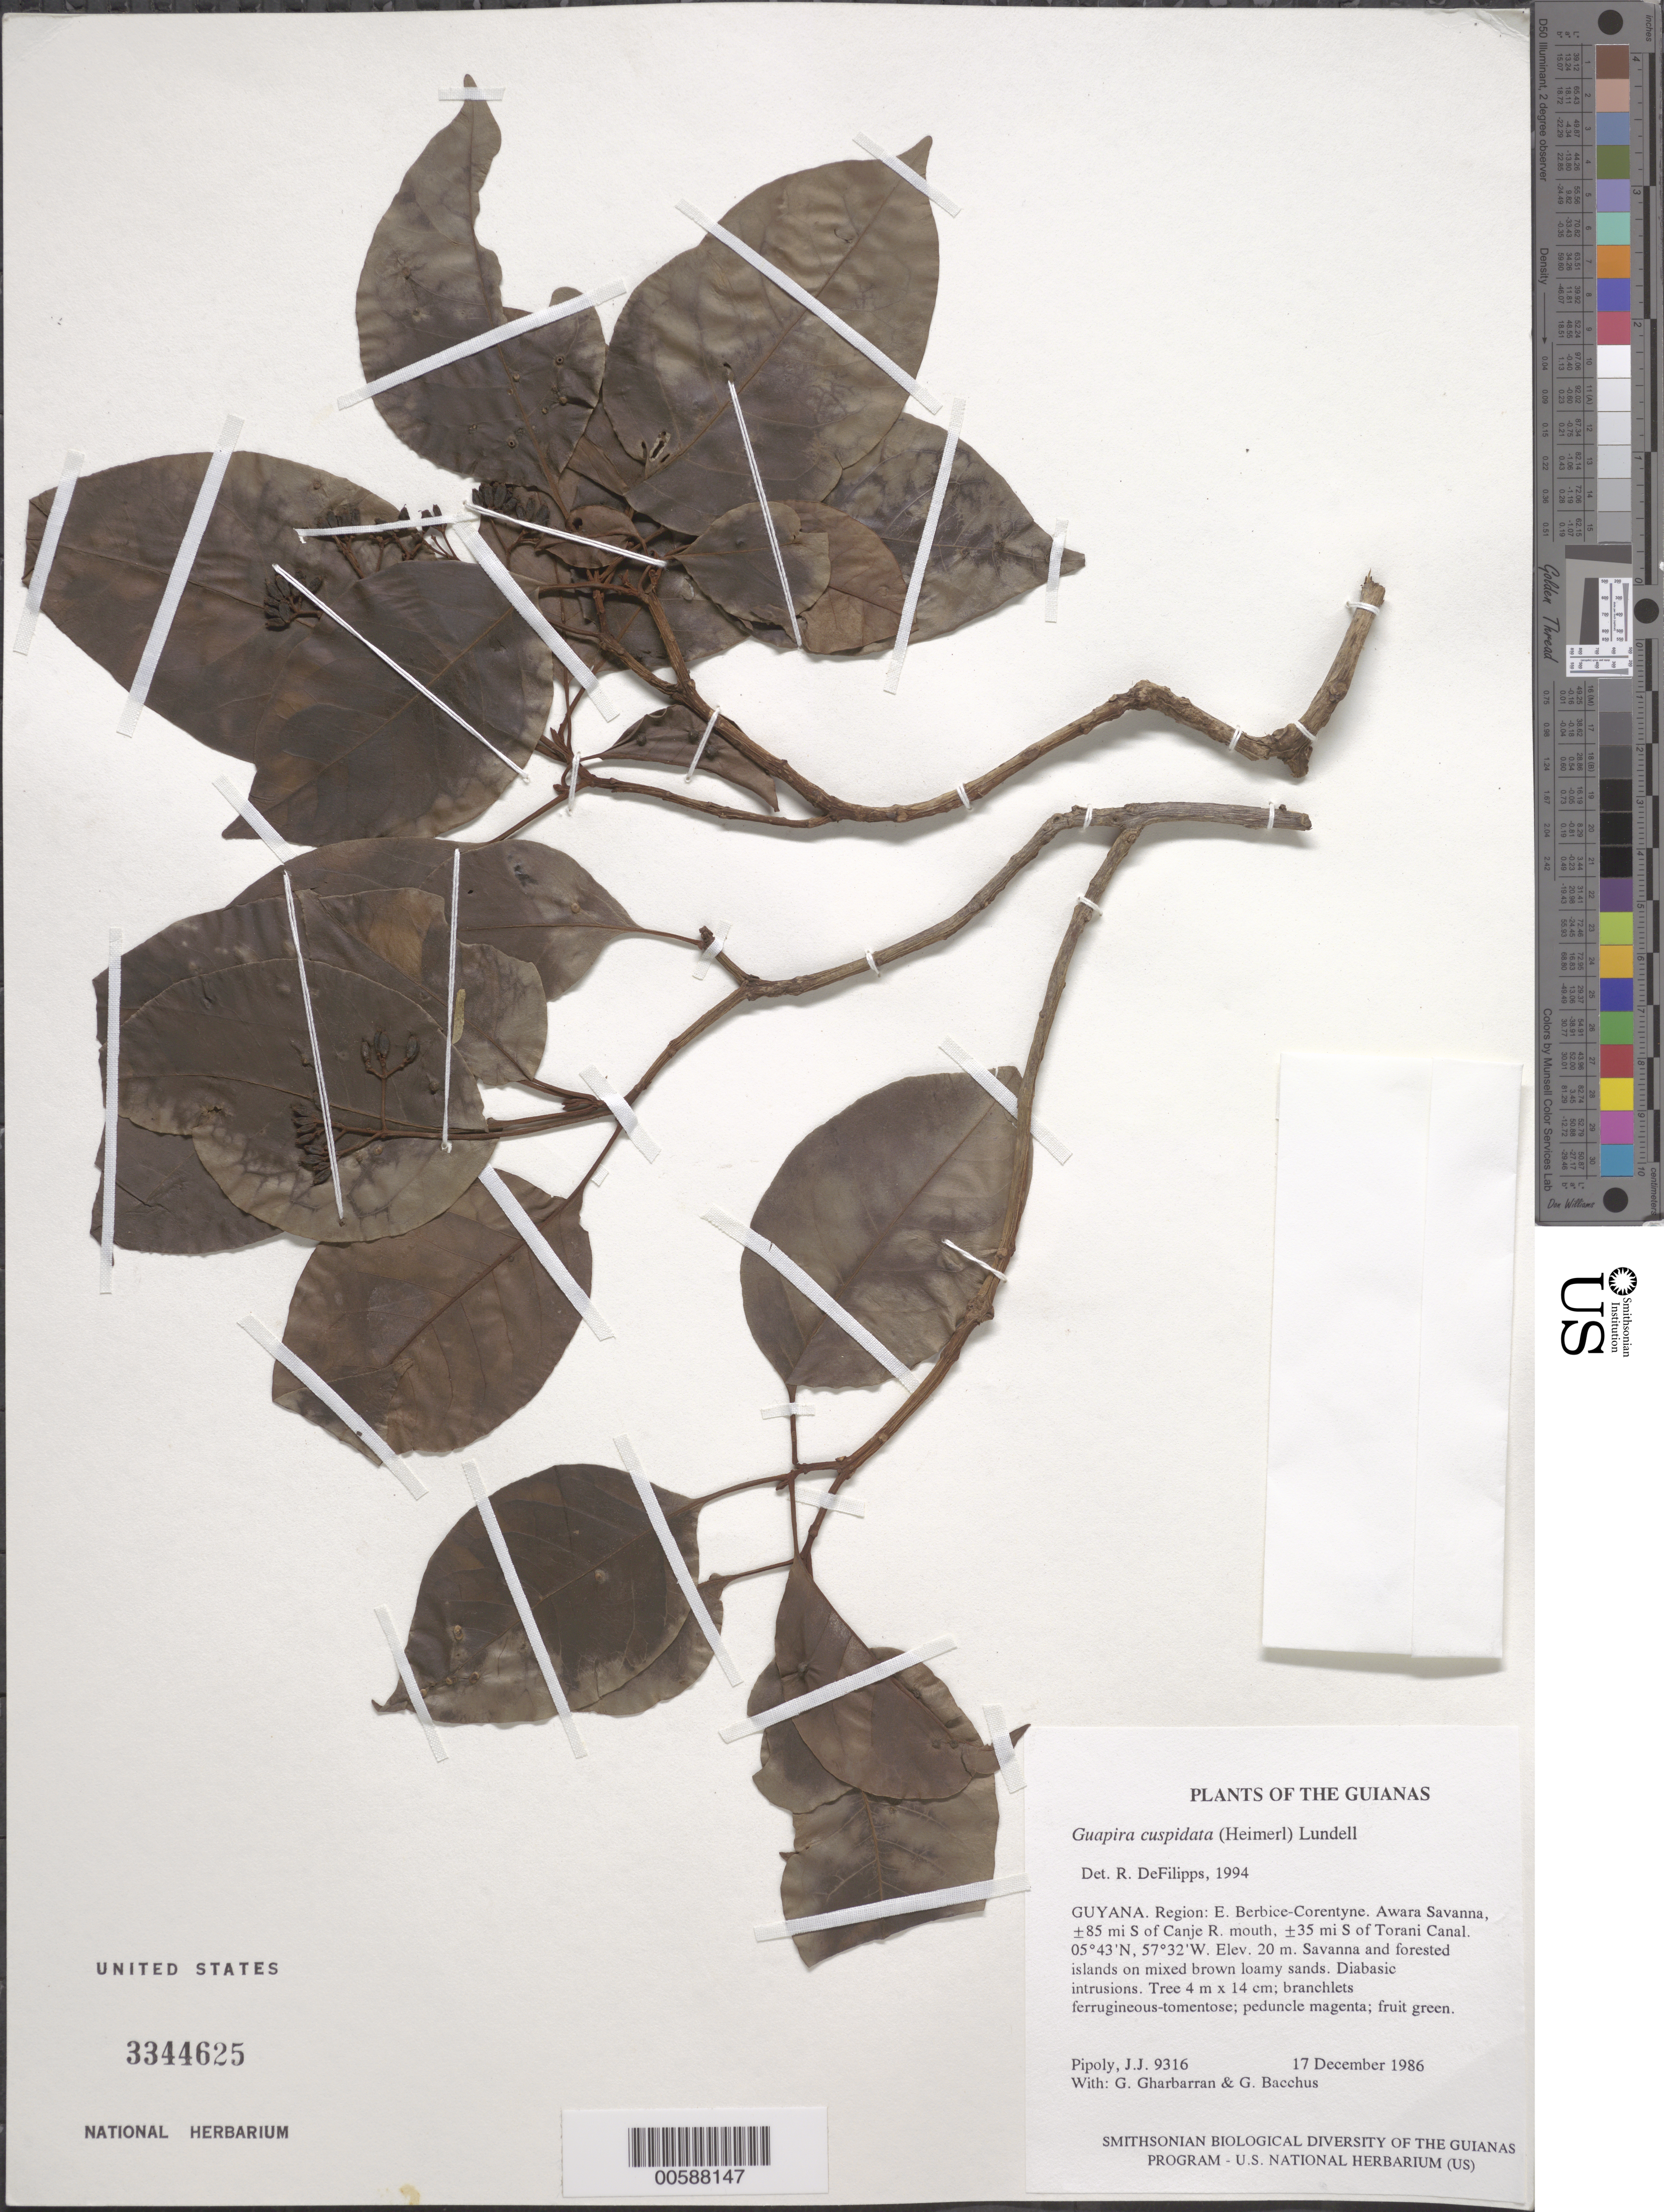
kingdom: Plantae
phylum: Tracheophyta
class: Magnoliopsida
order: Caryophyllales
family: Nyctaginaceae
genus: Guapira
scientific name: Guapira cuspidata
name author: (Heimerl) Lundell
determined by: DeFilipps, R. A.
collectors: J. J. Pipoly, G. Gharbarran & G. Bacchus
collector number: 9316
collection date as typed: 17 December 1986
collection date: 1986-12-17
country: Guyana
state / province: E. Berbice-Corentyne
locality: Awara Savanna, ±85 mi S of Canje R. mouth, ±35 mi S of Torani Canal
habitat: Savanna and forested islands on mixed brown loamy sands. Diabasic intrusions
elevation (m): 20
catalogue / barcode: US 3344625